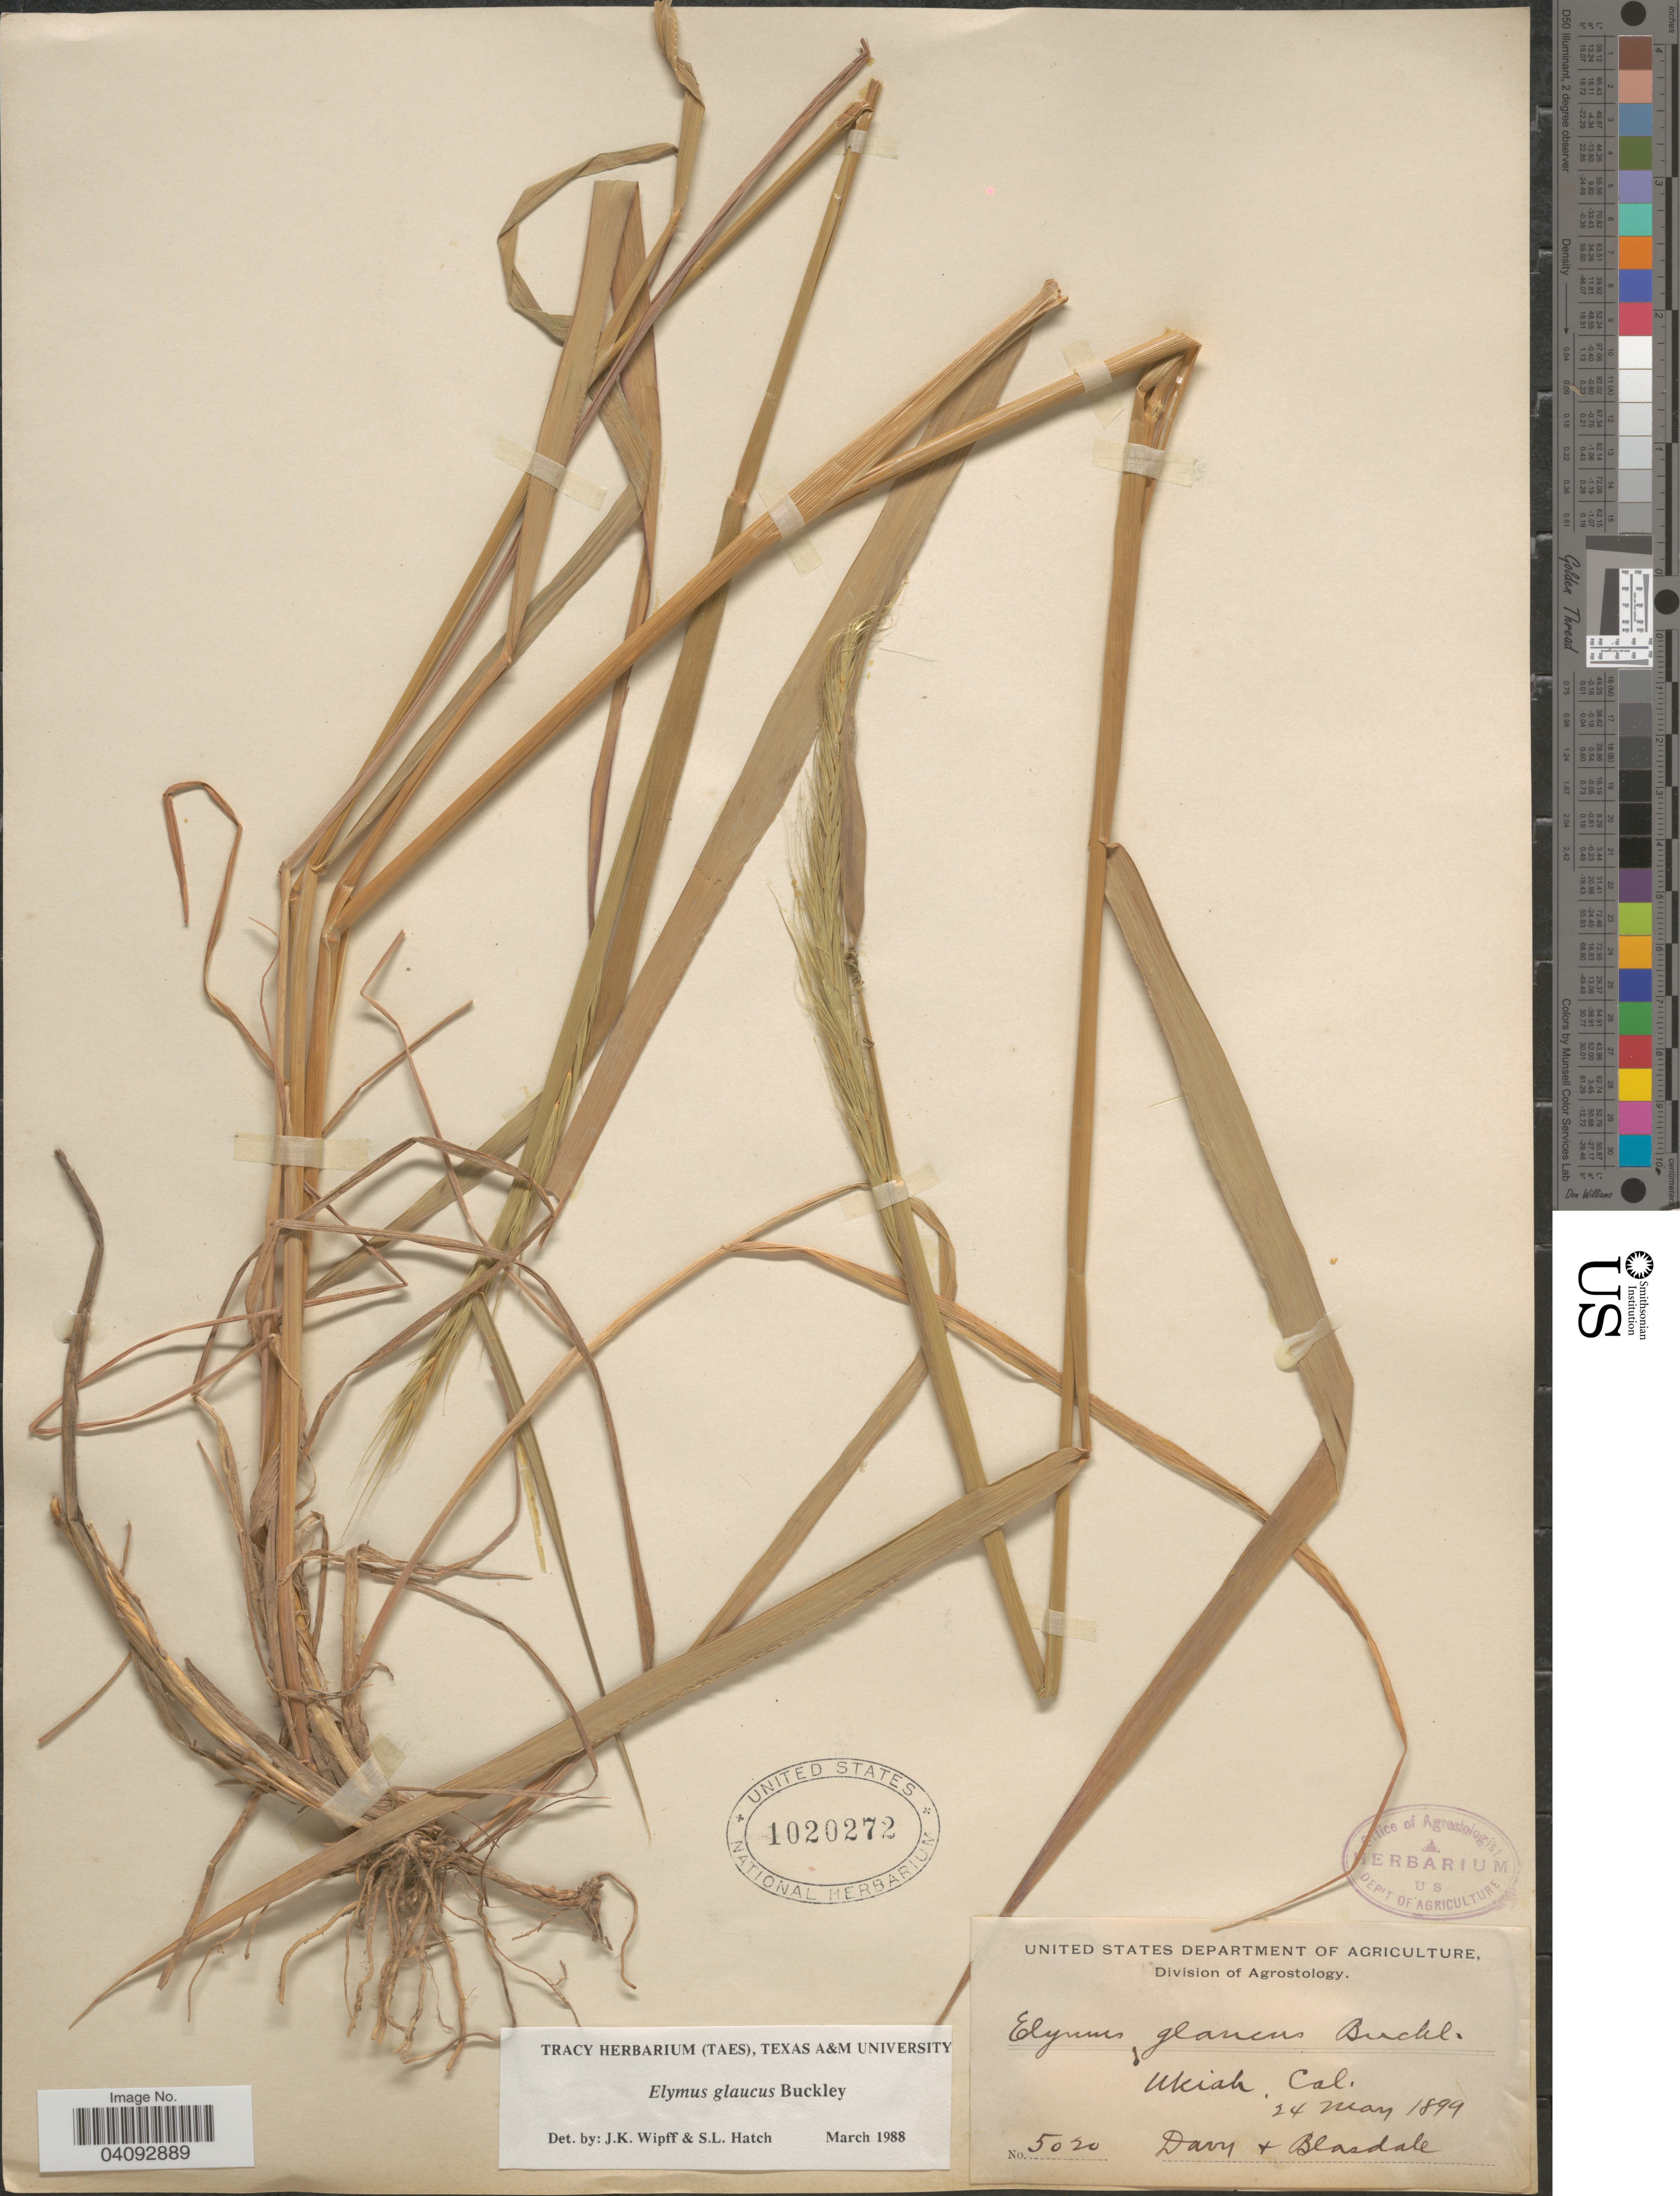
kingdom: Plantae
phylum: Tracheophyta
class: Liliopsida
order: Poales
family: Poaceae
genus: Elymus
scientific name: Elymus glaucus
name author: Buckley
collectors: Davy & Blasdale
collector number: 5020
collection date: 1899-05-24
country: United States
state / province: California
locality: Ukiah.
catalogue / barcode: US 1020272